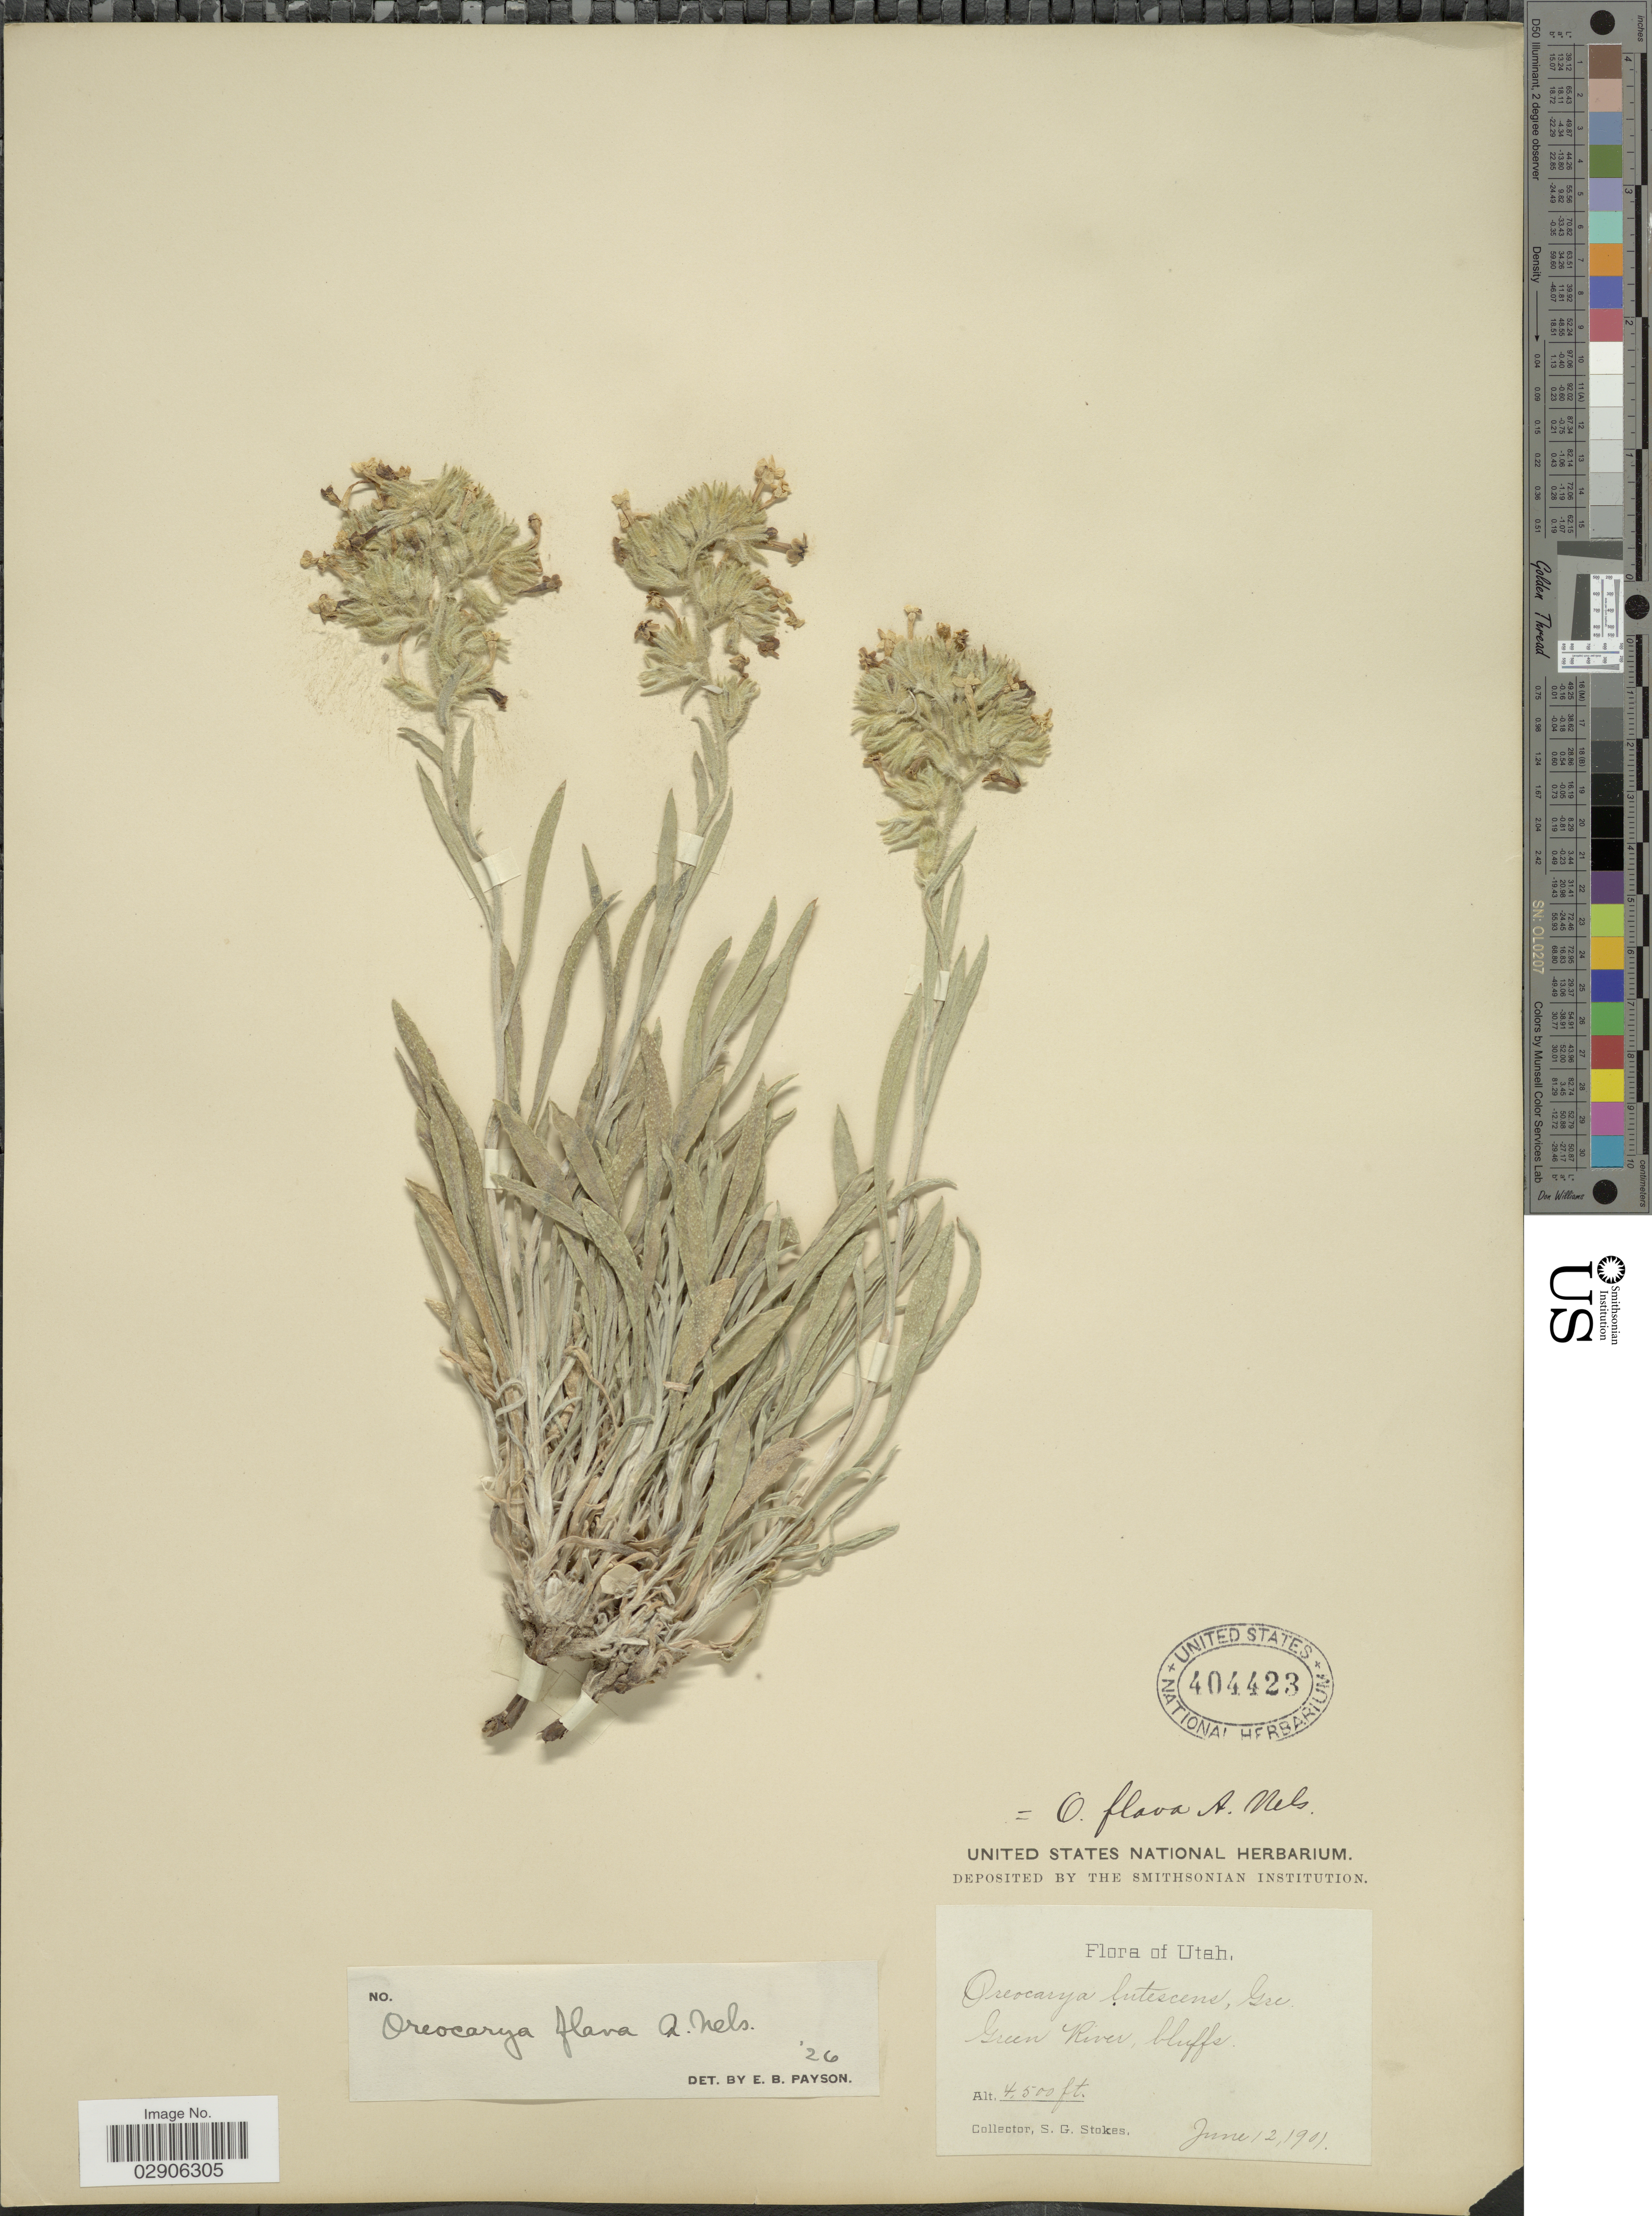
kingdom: Plantae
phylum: Tracheophyta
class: Magnoliopsida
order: Boraginales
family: Boraginaceae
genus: Cryptantha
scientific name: Cryptantha flava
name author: (A. Nelson) Payson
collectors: S. G. Stokes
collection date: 1901-06-12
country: United States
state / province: Utah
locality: Green River, bluffs.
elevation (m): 1372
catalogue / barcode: US 404423